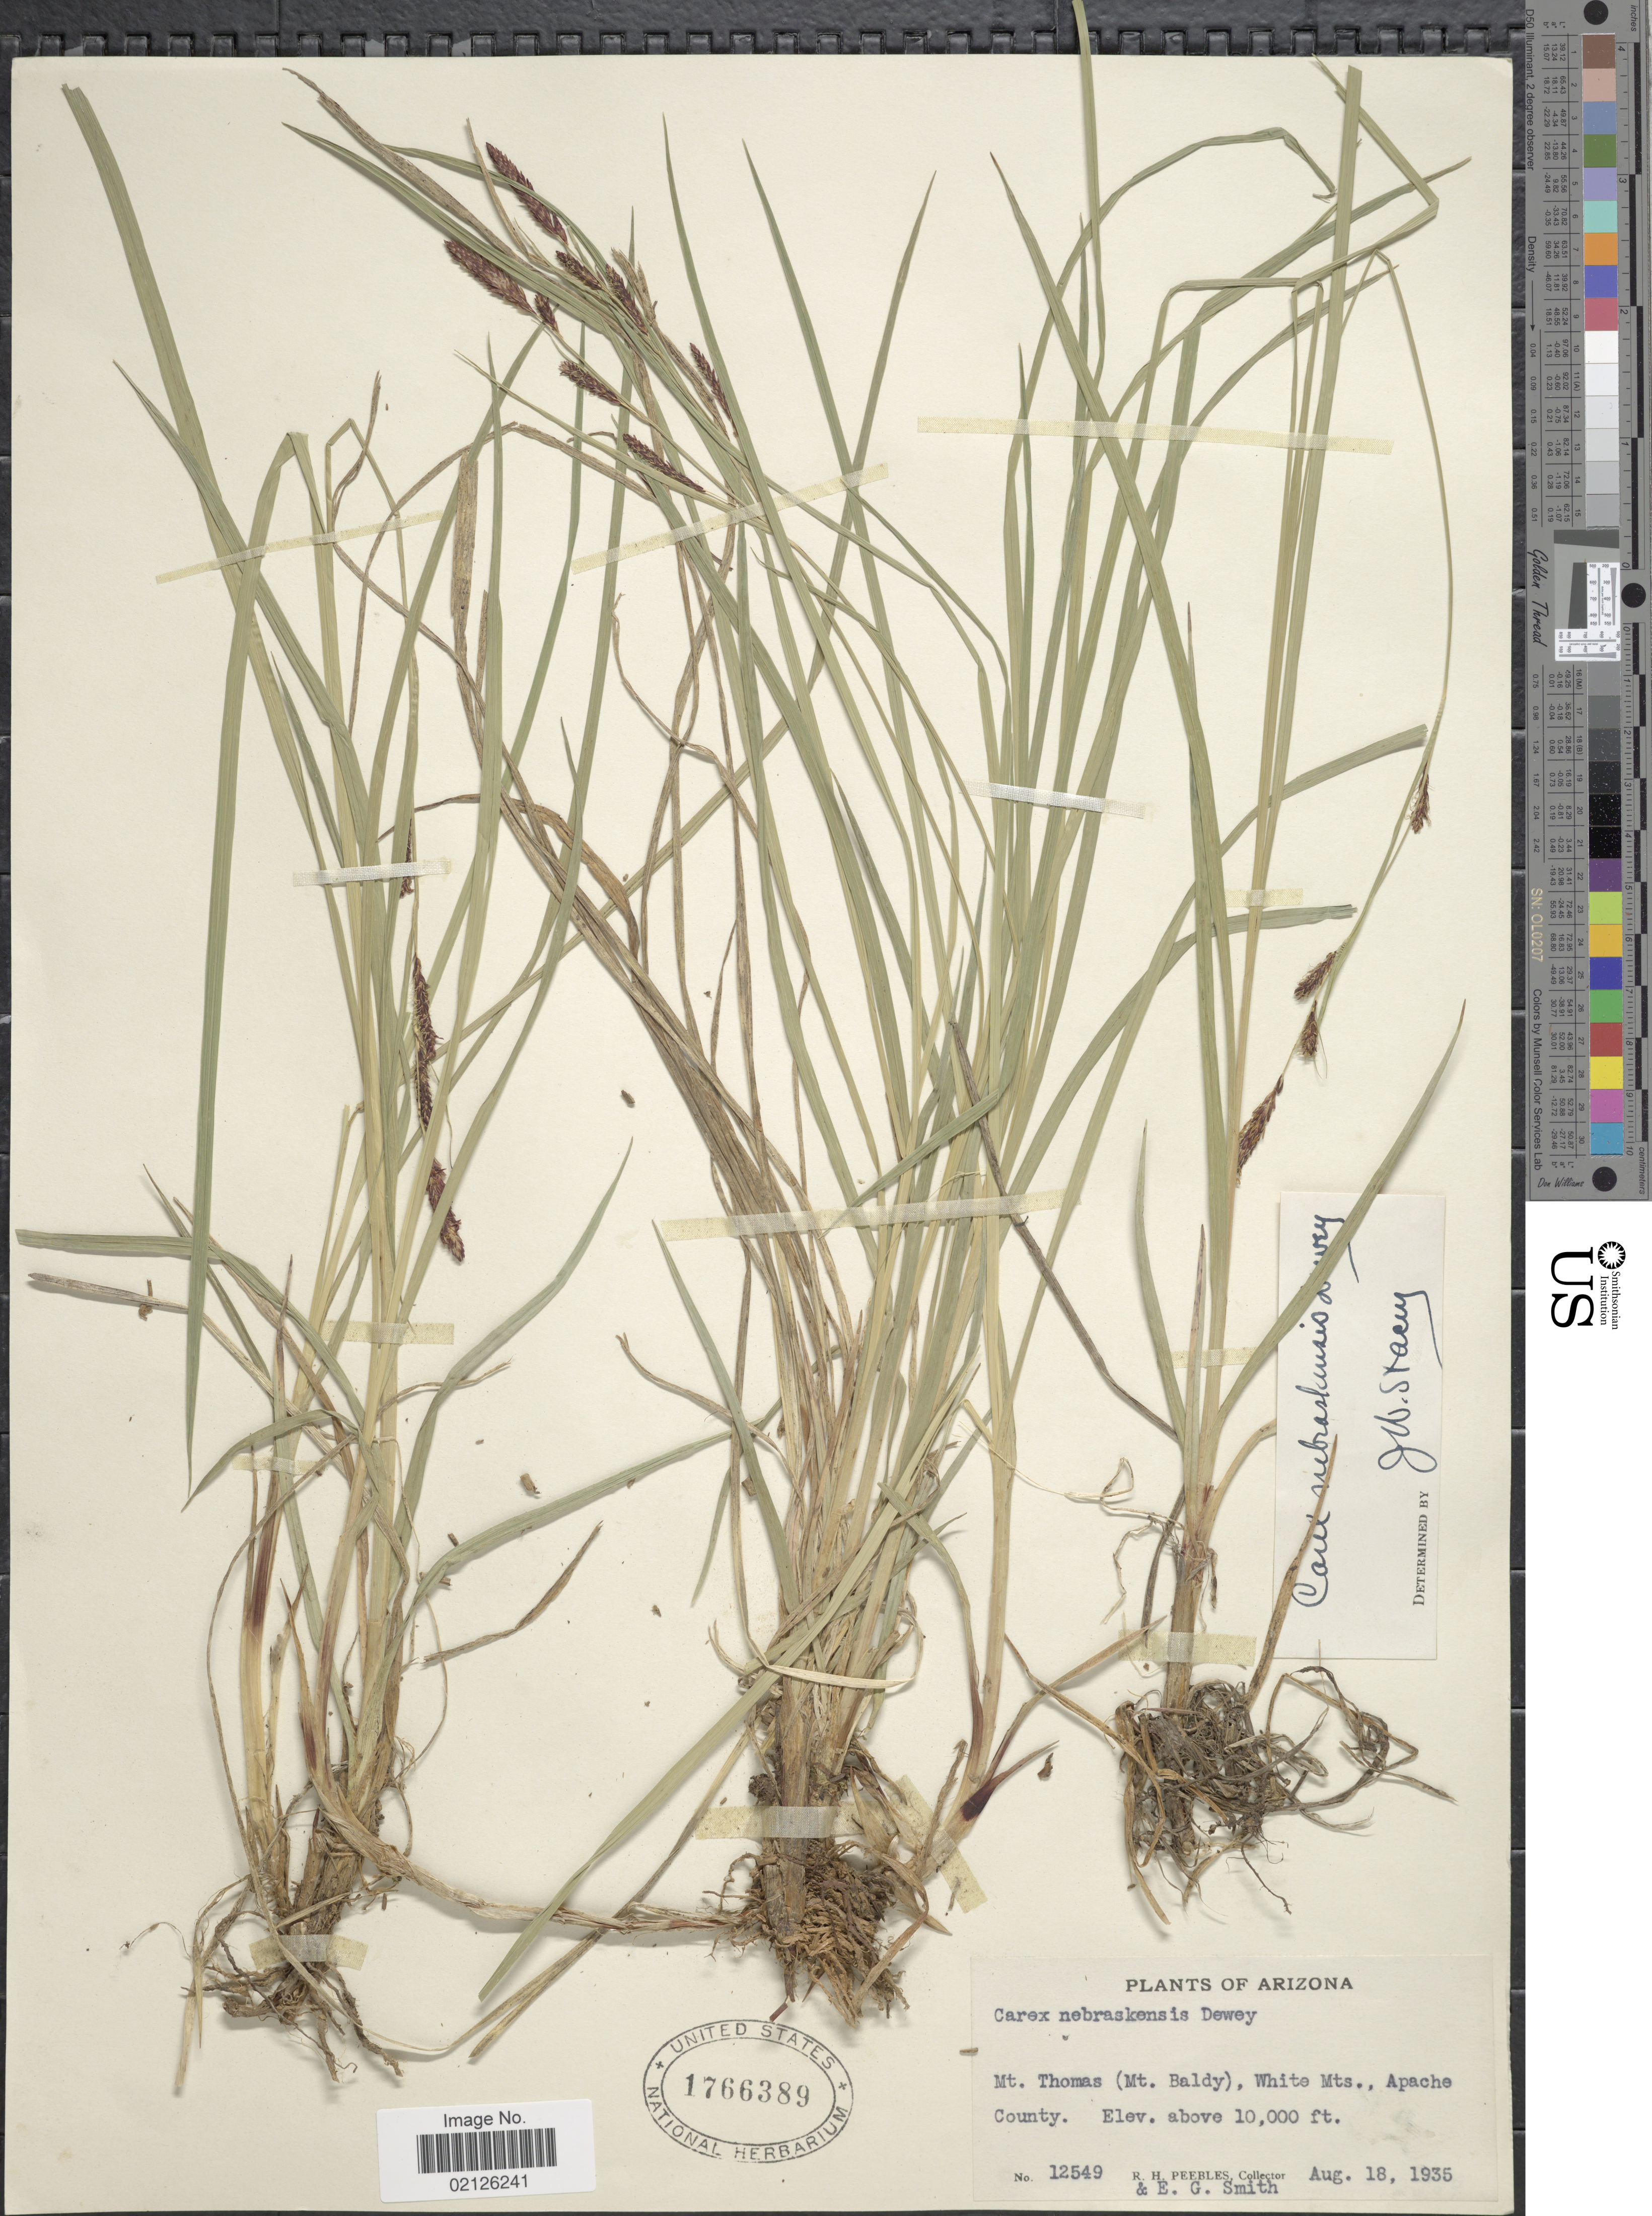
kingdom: Plantae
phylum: Tracheophyta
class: Liliopsida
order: Poales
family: Cyperaceae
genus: Carex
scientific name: Carex nebrascensis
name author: Dewey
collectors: R. H. Peebles & E. G. Smith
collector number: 12549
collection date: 1935-08-18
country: United States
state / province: Arizona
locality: Mt Thomas (Mt Baldy), White Mts., Apache County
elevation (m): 3048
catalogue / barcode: US 1766389